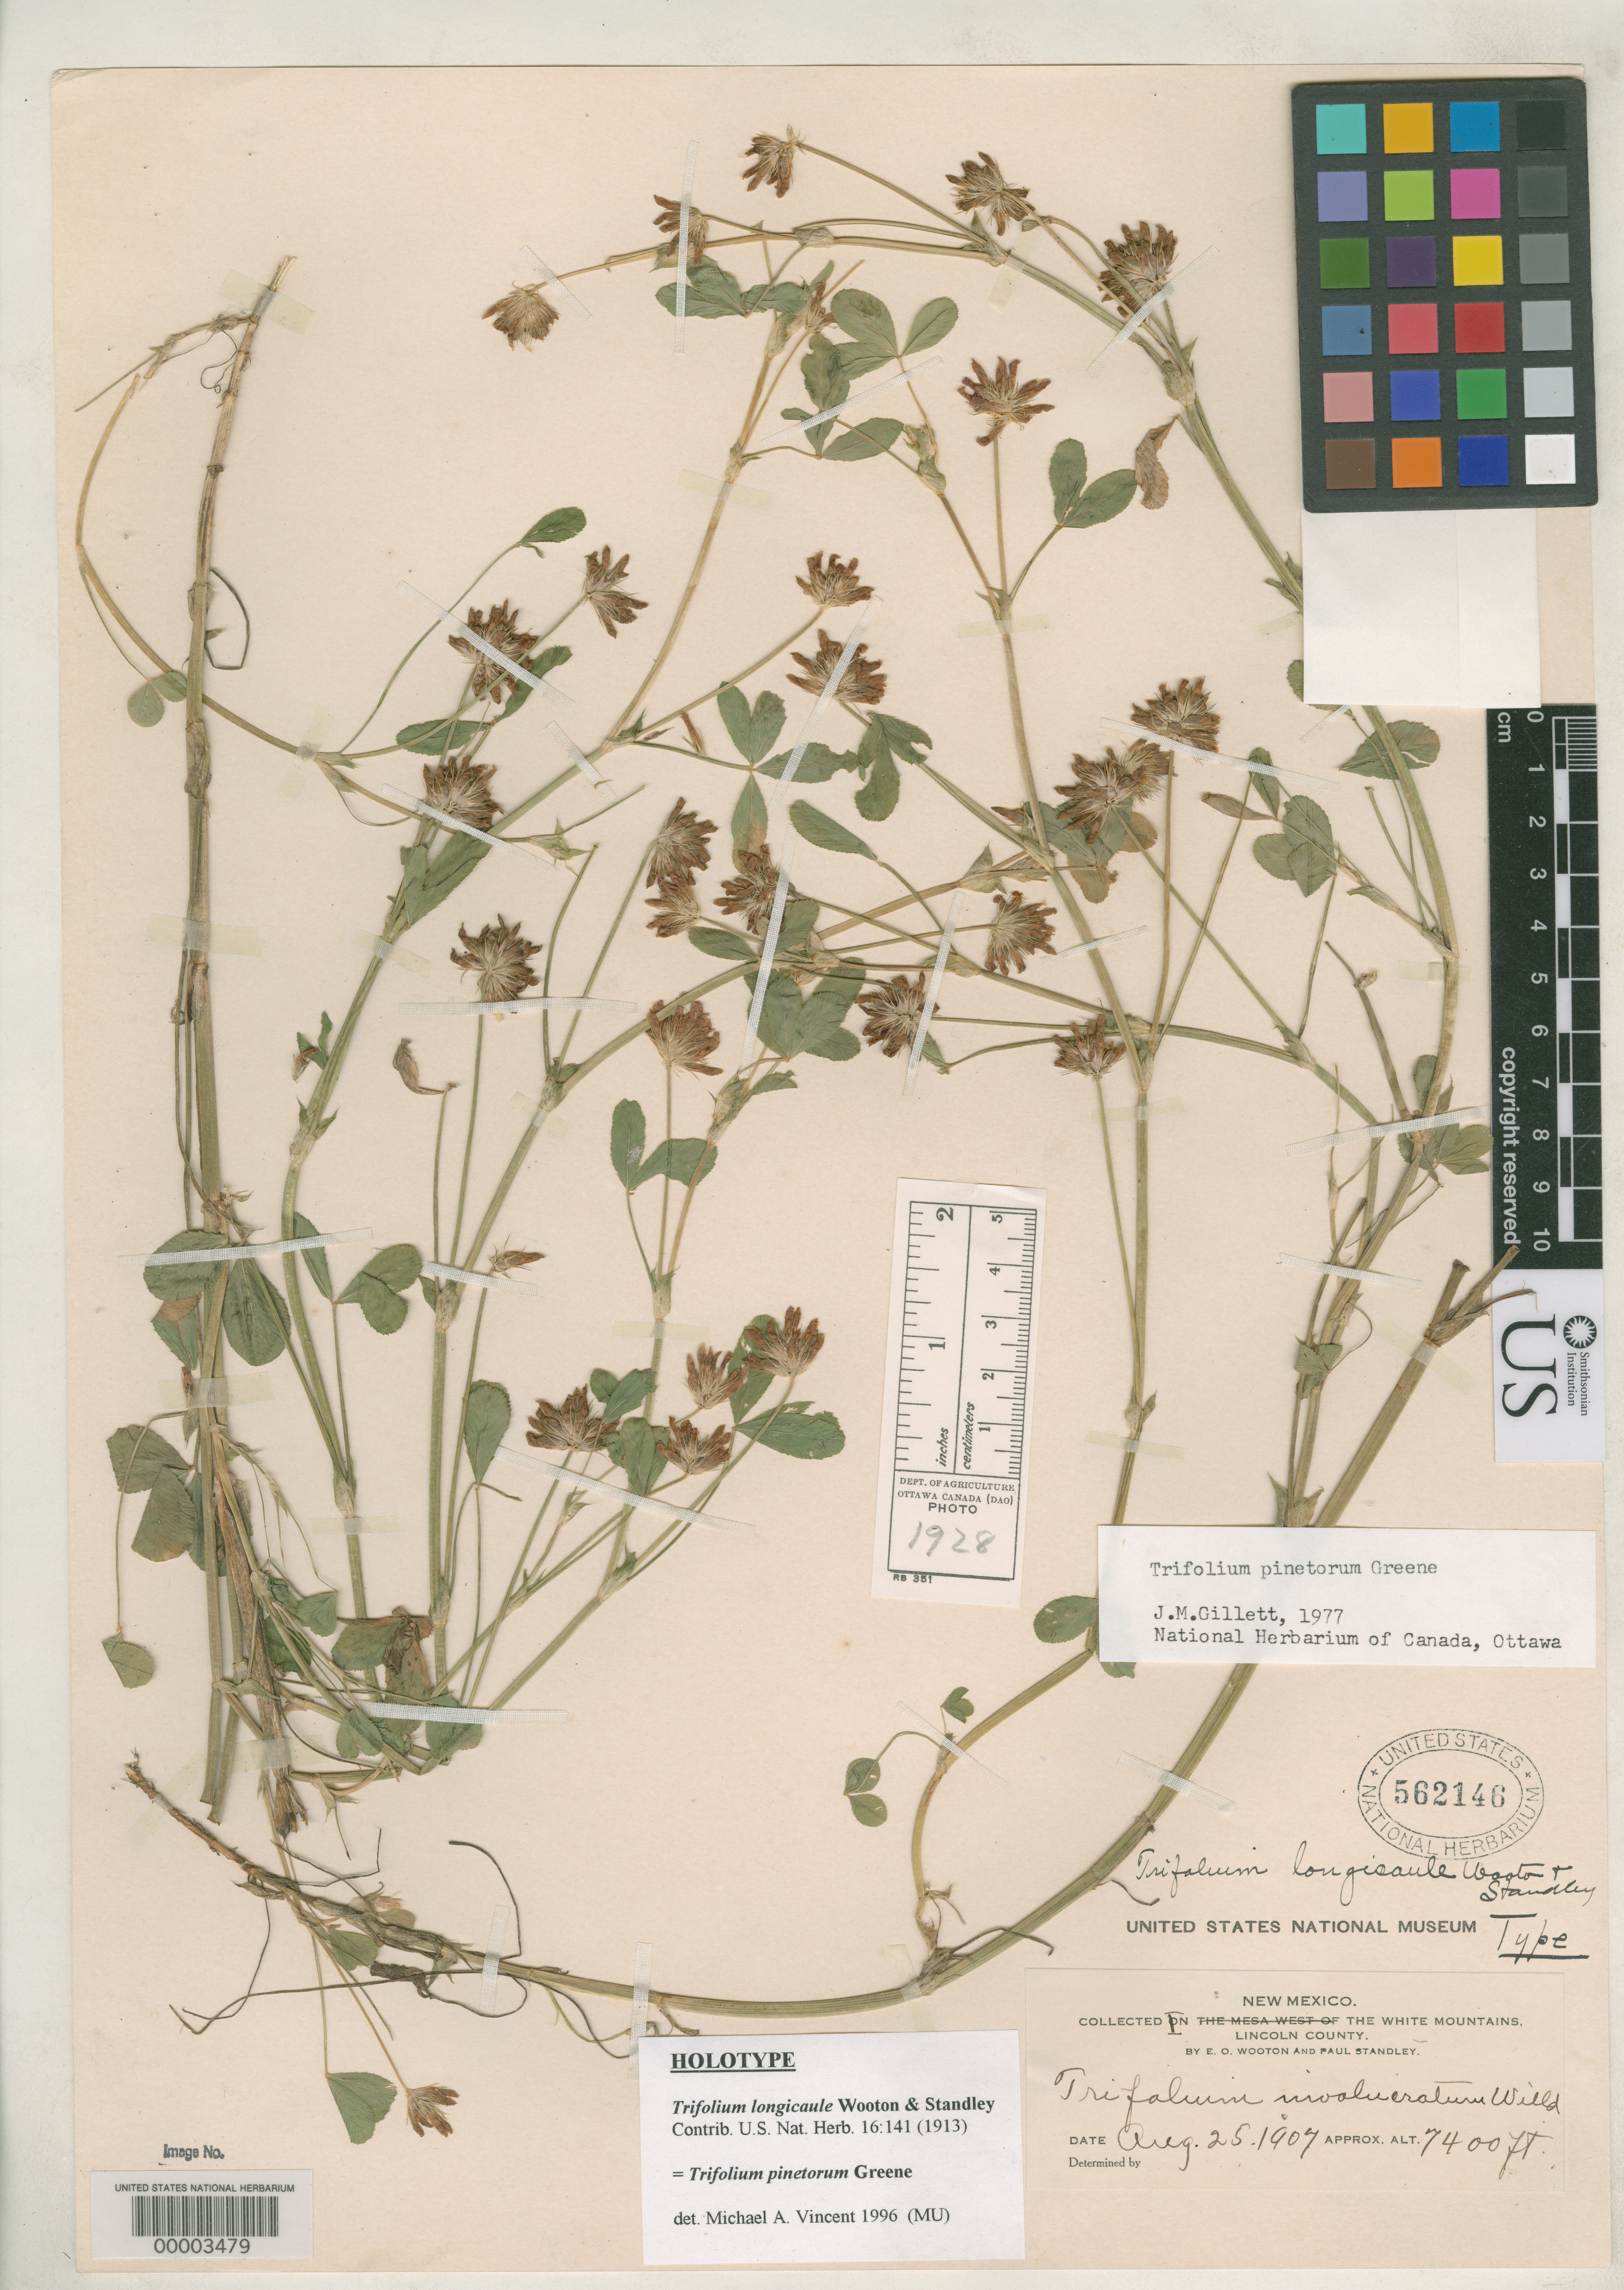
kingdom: Plantae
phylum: Tracheophyta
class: Magnoliopsida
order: Fabales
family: Fabaceae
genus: Trifolium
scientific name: Trifolium longicaule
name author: Wooton & Standl.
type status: Holotype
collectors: E. O. Wooton & P. C. Standley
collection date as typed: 25 Aug 1907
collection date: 1907-08-25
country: United States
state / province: New Mexico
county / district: Lincoln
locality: White Mountains.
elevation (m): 2256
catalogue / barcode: US 562146